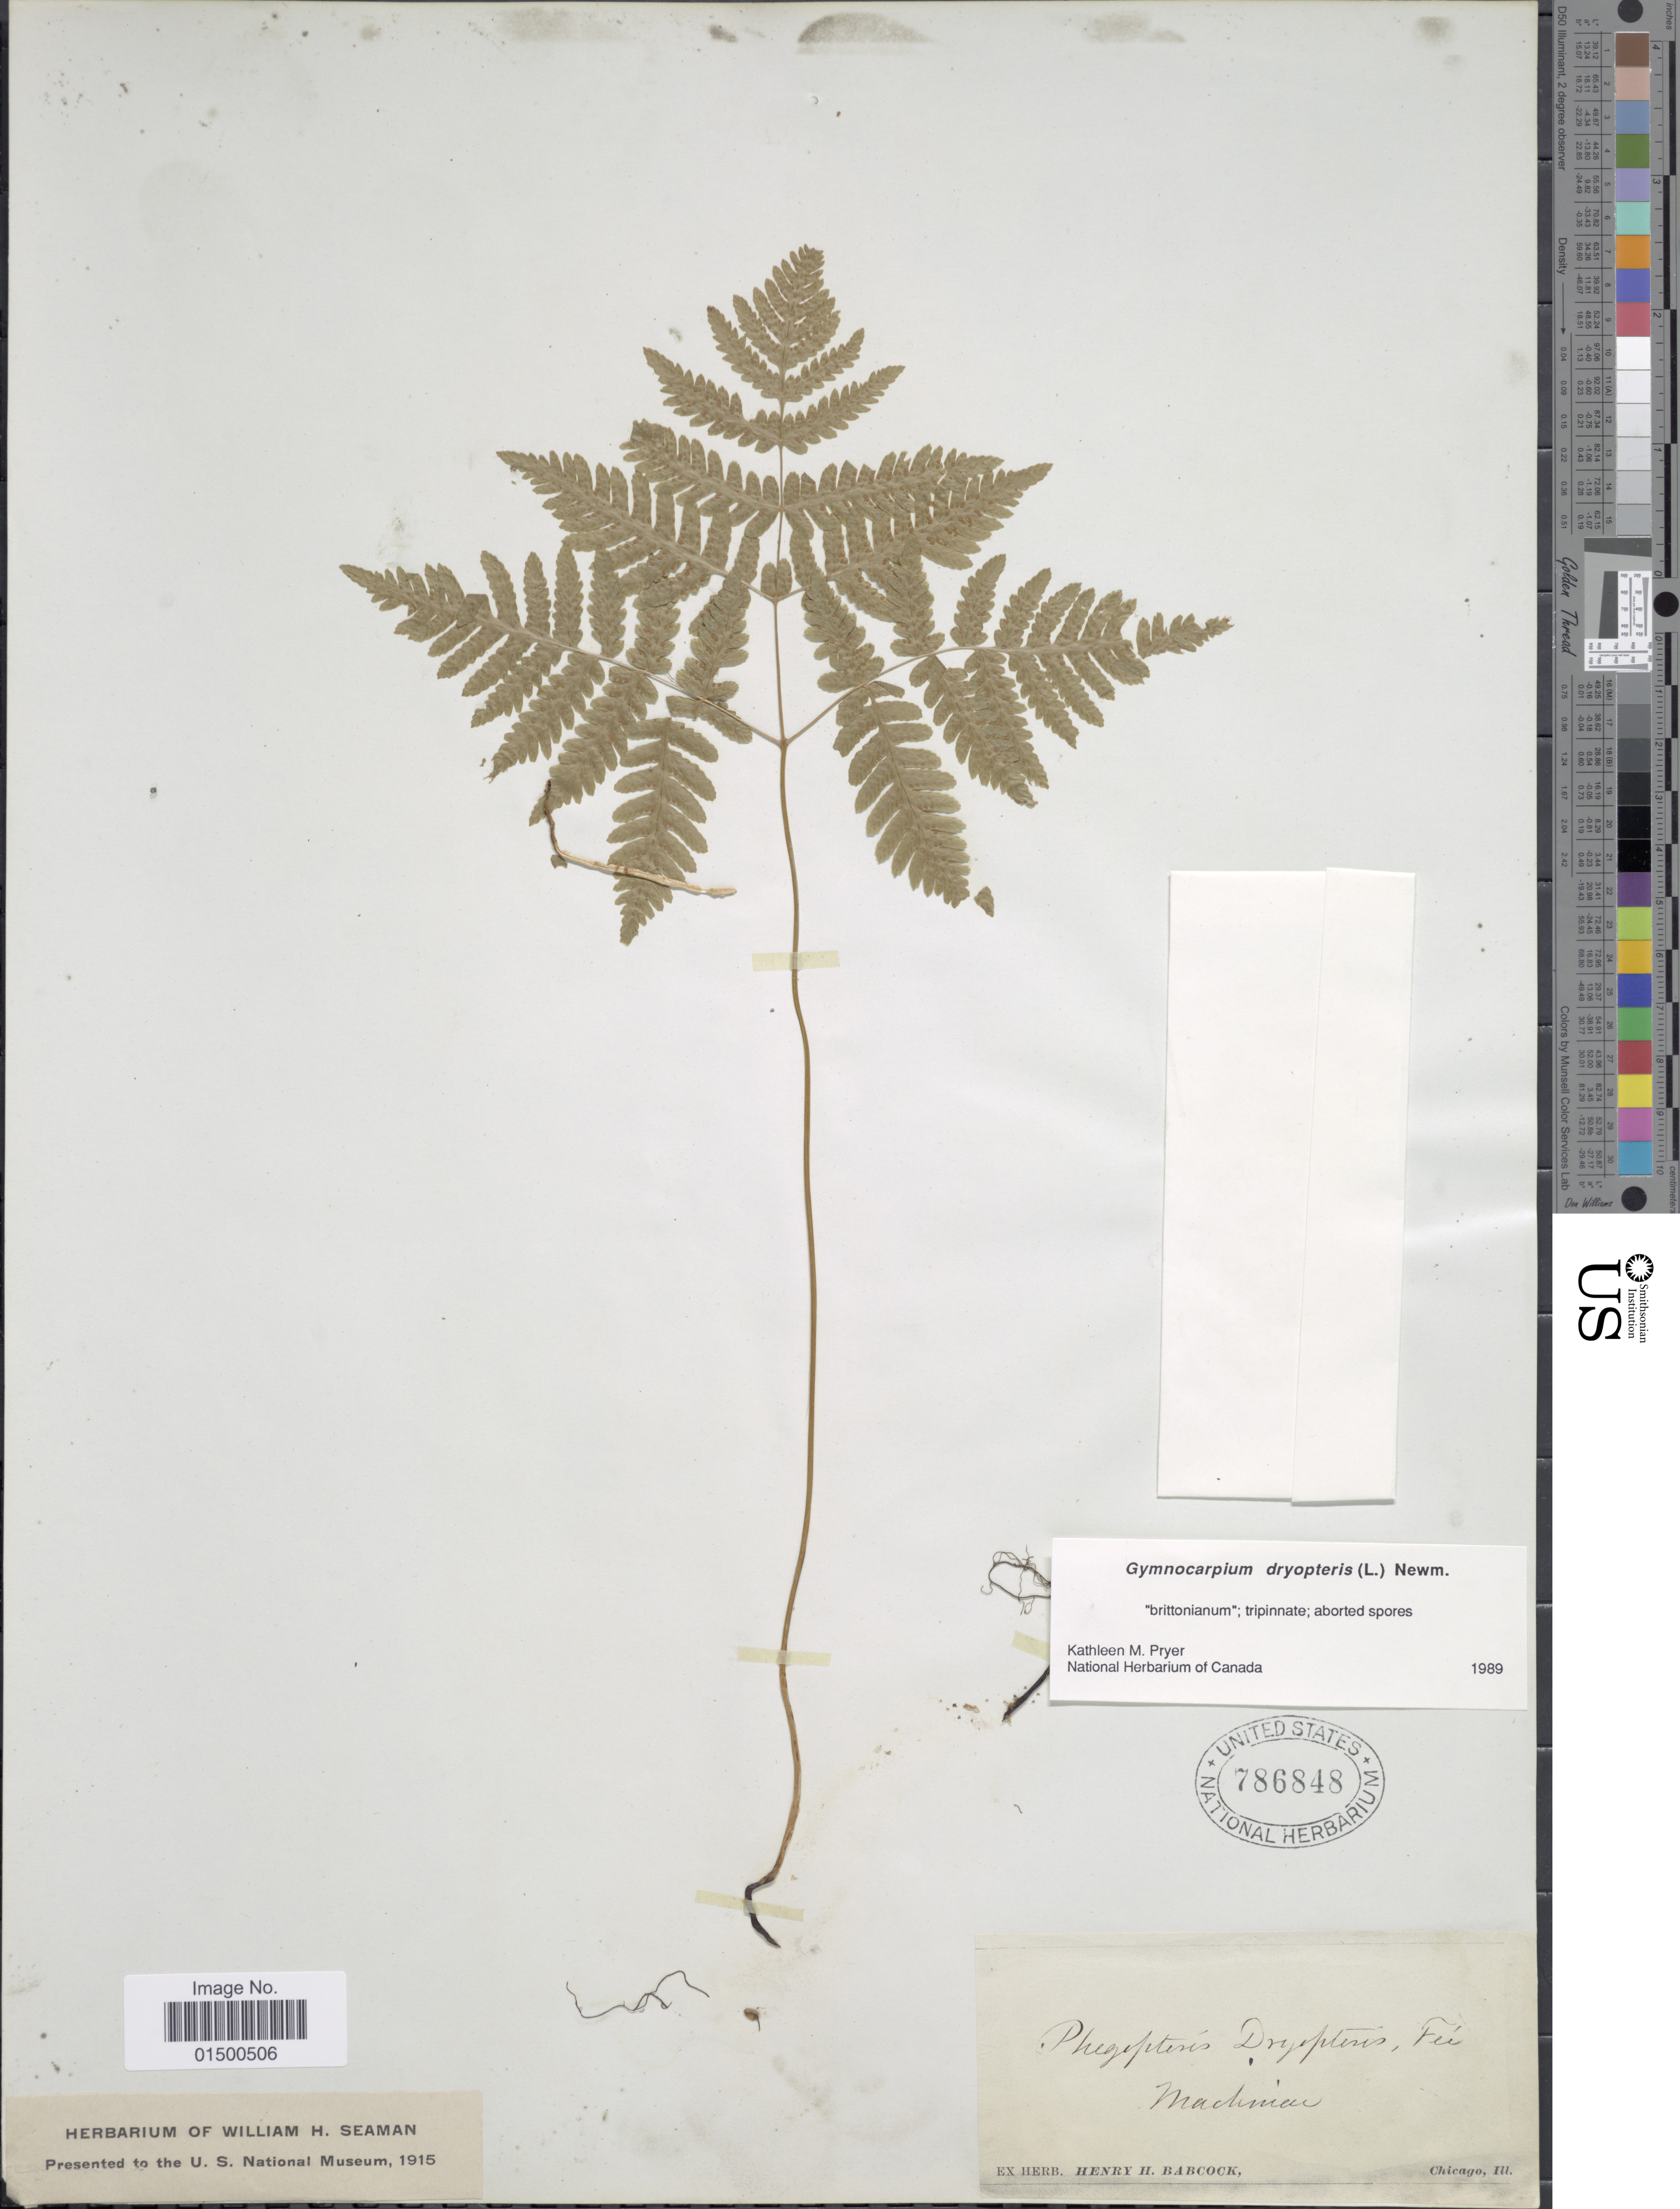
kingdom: Plantae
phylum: Tracheophyta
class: Polypodiopsida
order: Polypodiales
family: Cystopteridaceae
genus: Gymnocarpium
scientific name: Gymnocarpium dryopteris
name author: (L.) Newman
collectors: ex herb. Henry Homes Babcock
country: United States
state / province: Illinois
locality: Chicago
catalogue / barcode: US 786848